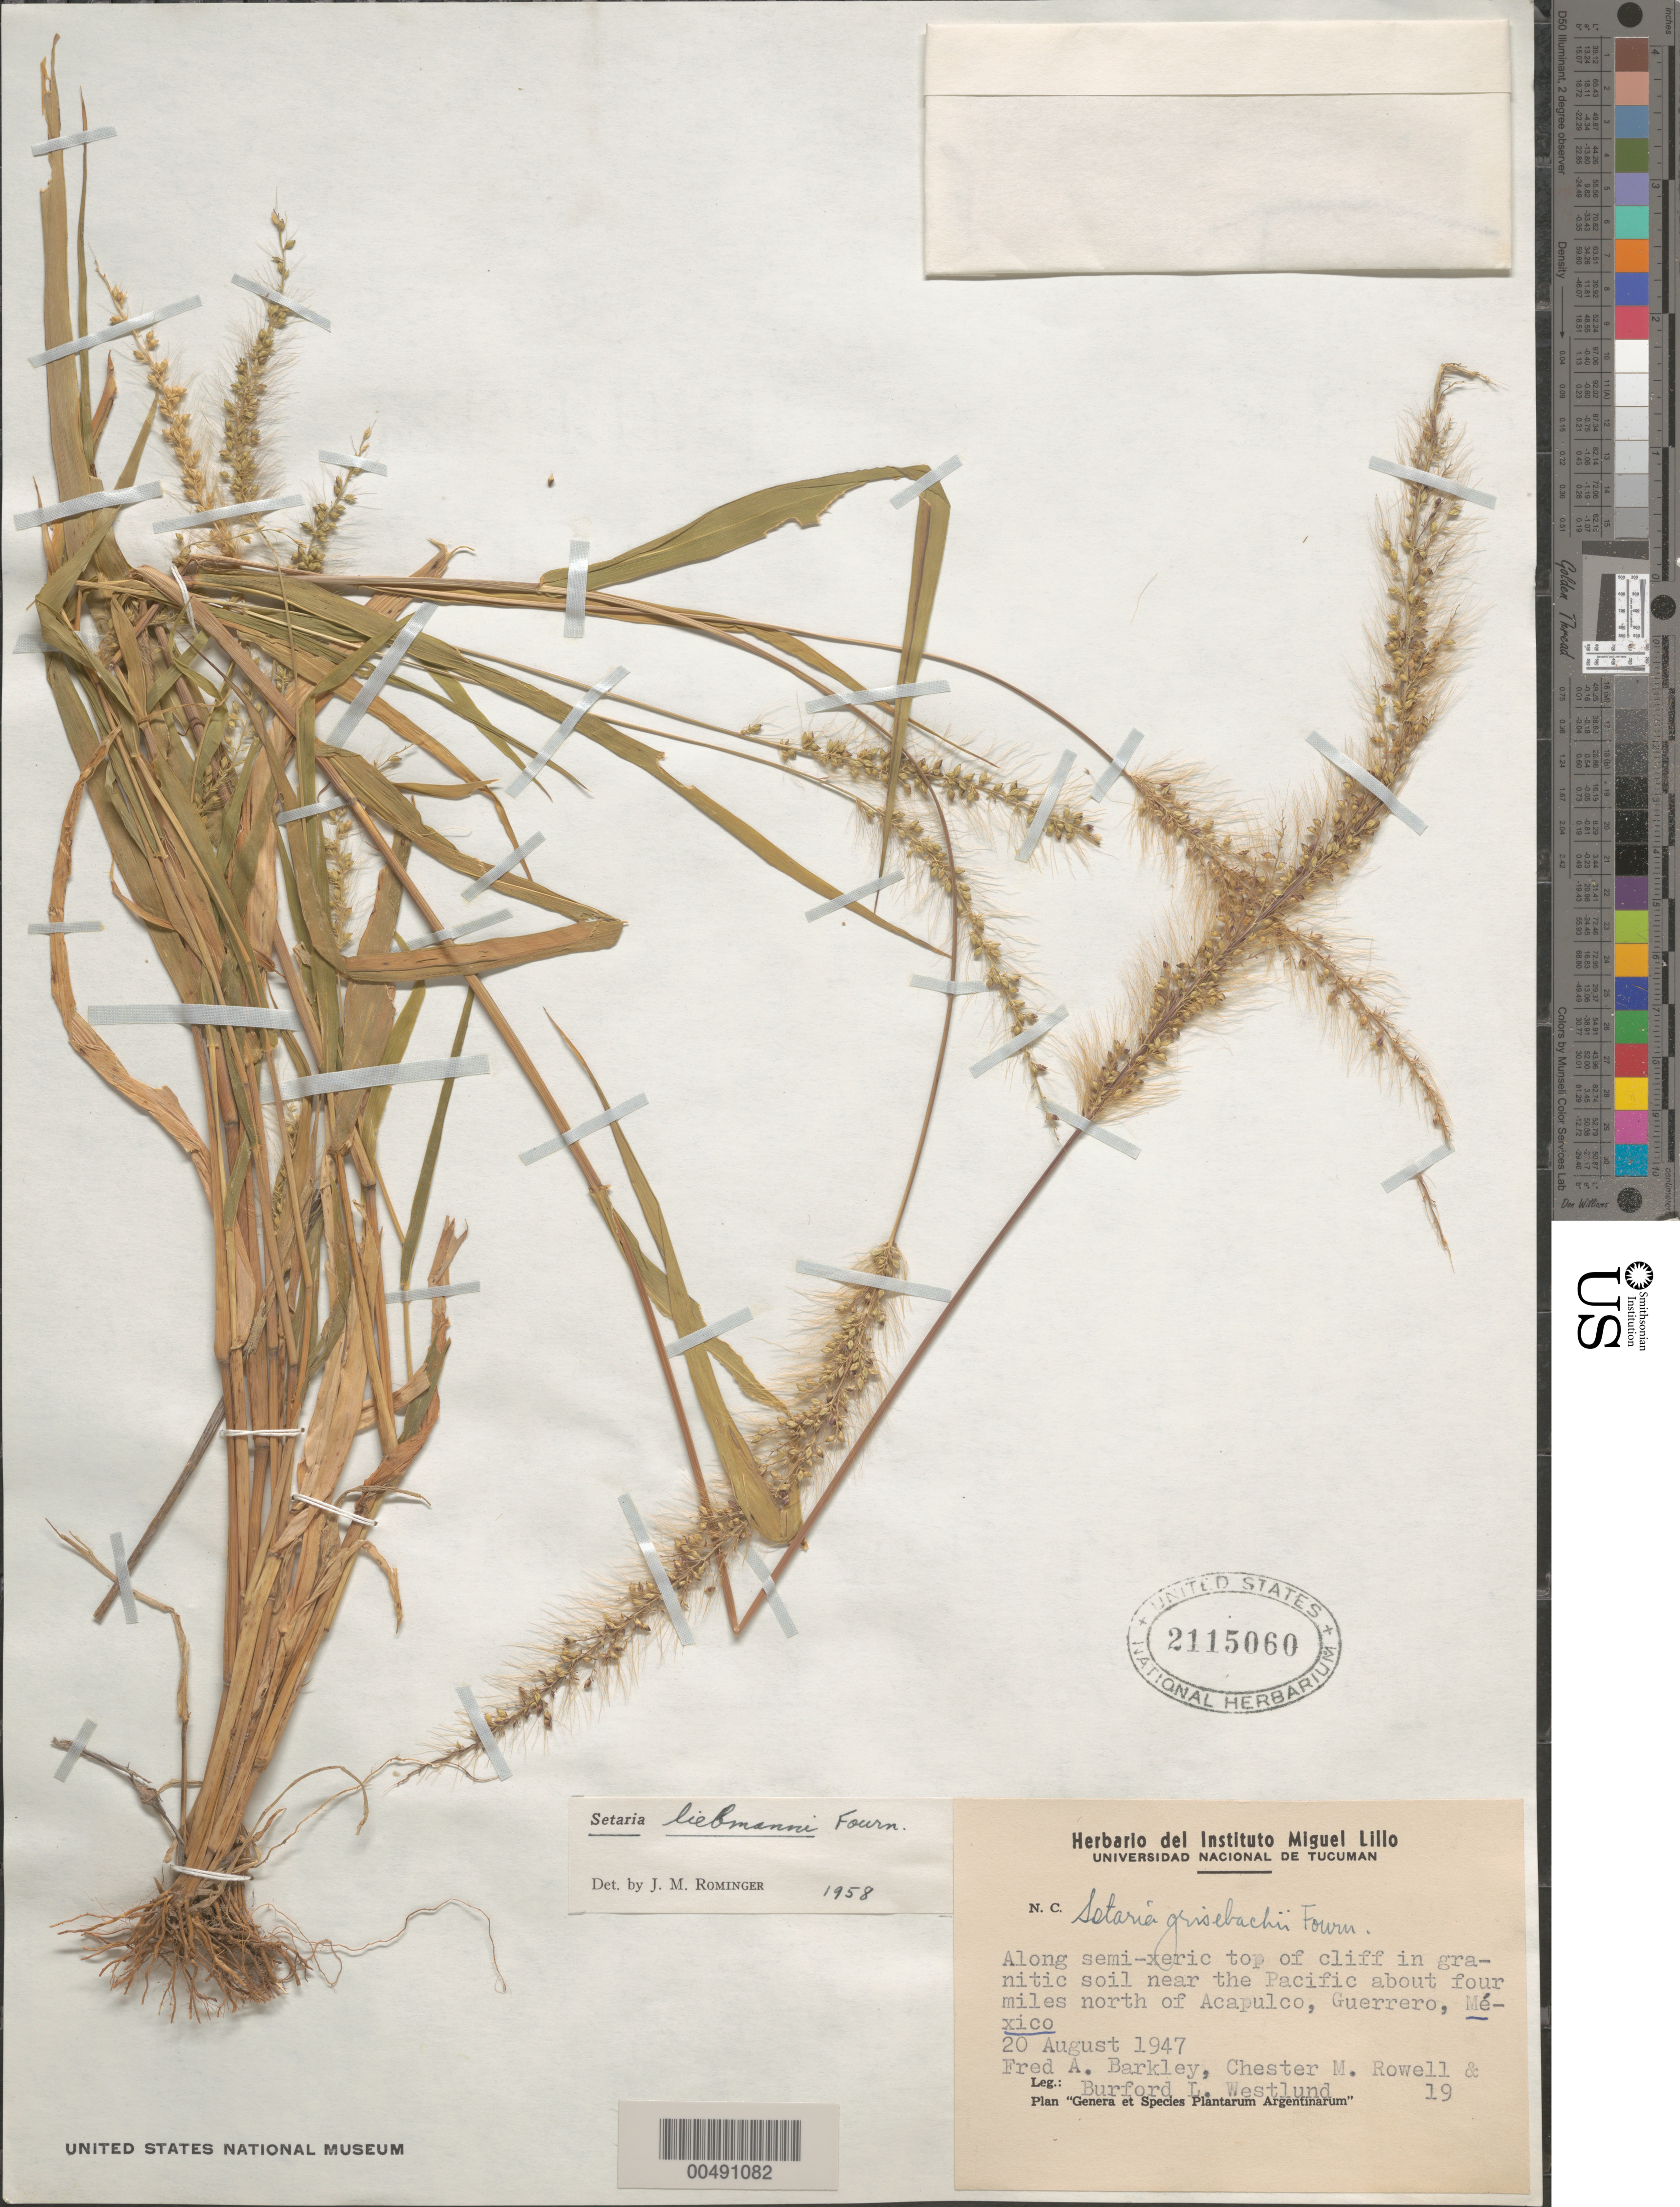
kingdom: Plantae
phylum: Tracheophyta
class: Liliopsida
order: Poales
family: Poaceae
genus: Setaria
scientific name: Setaria liebmannii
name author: E. Fourn.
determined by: Rominger, J. M.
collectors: F. A. Barkley, C. M. Rowell & B. Westlund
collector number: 19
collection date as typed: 20 Aug 1947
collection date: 1947-08-20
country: Mexico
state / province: Guerrero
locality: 4 mi N of Acapulco, near the Pacific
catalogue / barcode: US 2115060